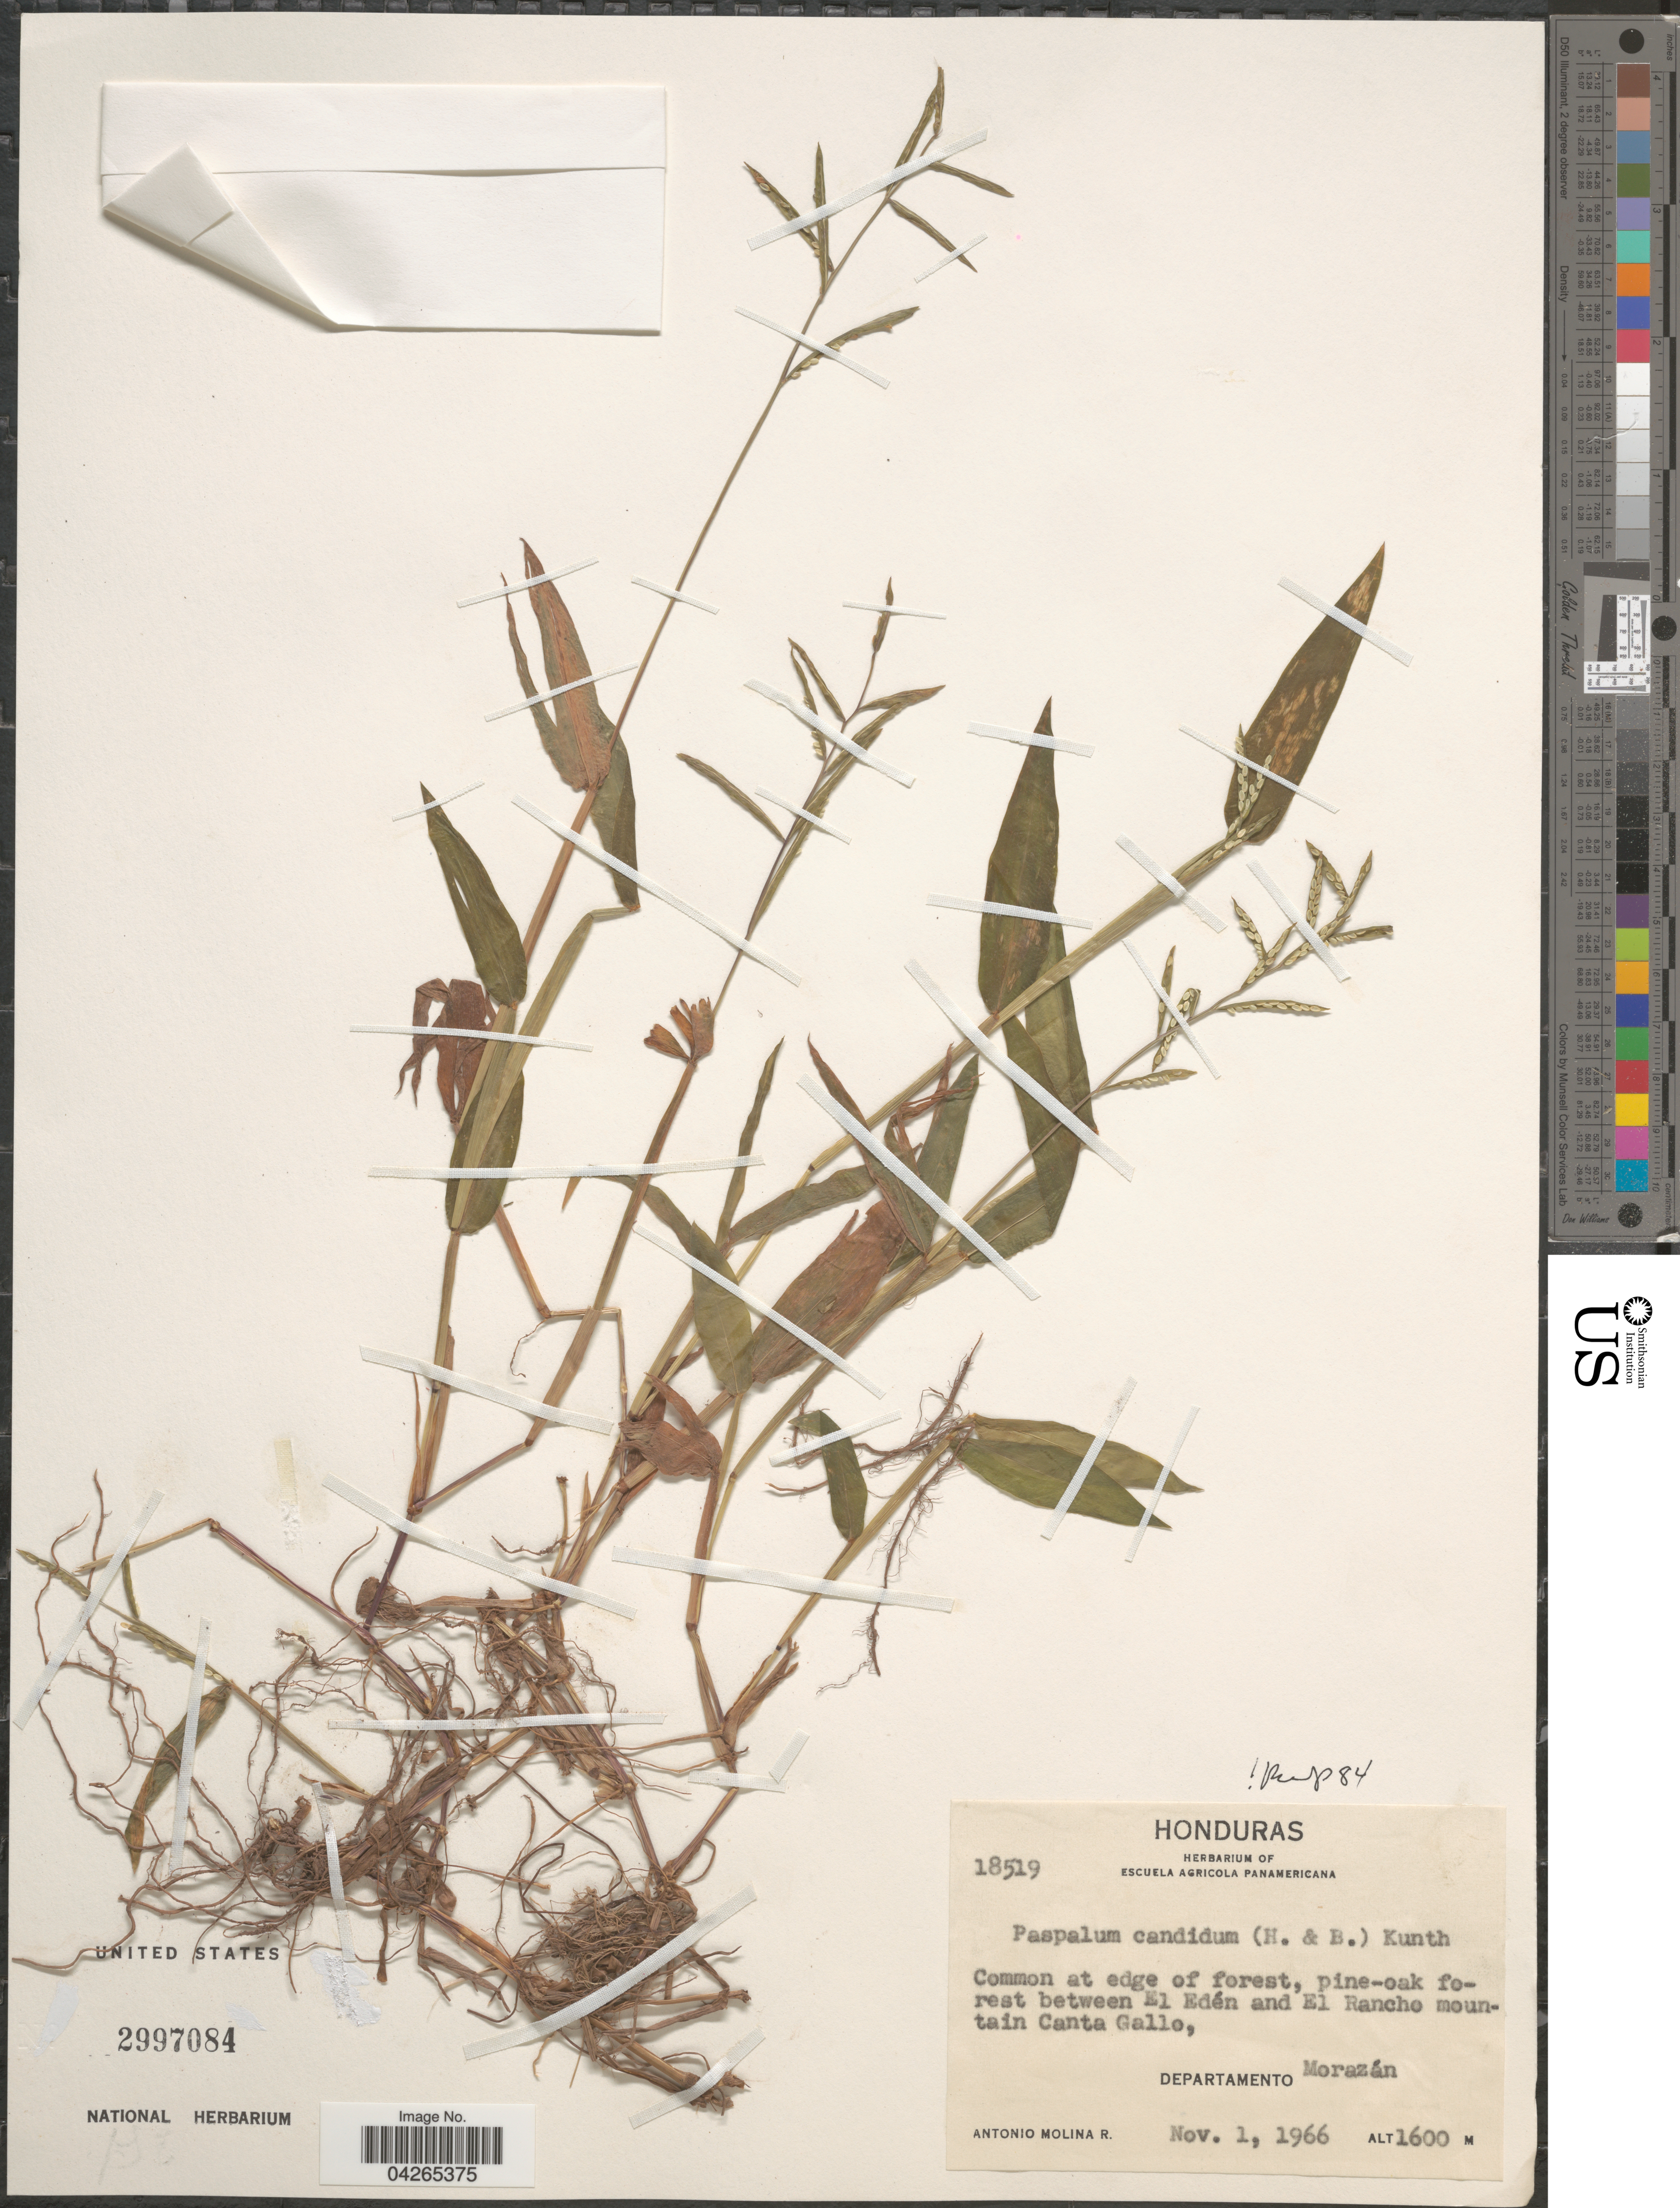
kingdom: Plantae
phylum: Tracheophyta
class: Liliopsida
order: Poales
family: Poaceae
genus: Paspalum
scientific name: Paspalum candidum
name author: (Humb. & Bonpl. ex Fleugge) Kunth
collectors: A. Molina R.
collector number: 18519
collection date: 1966-11-01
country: Honduras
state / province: Fco. Morazán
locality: Pine-oak forest between El Edén and El Rancho mountain Canta Gallo, Departamento Morazán.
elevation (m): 1600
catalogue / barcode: US 2997084